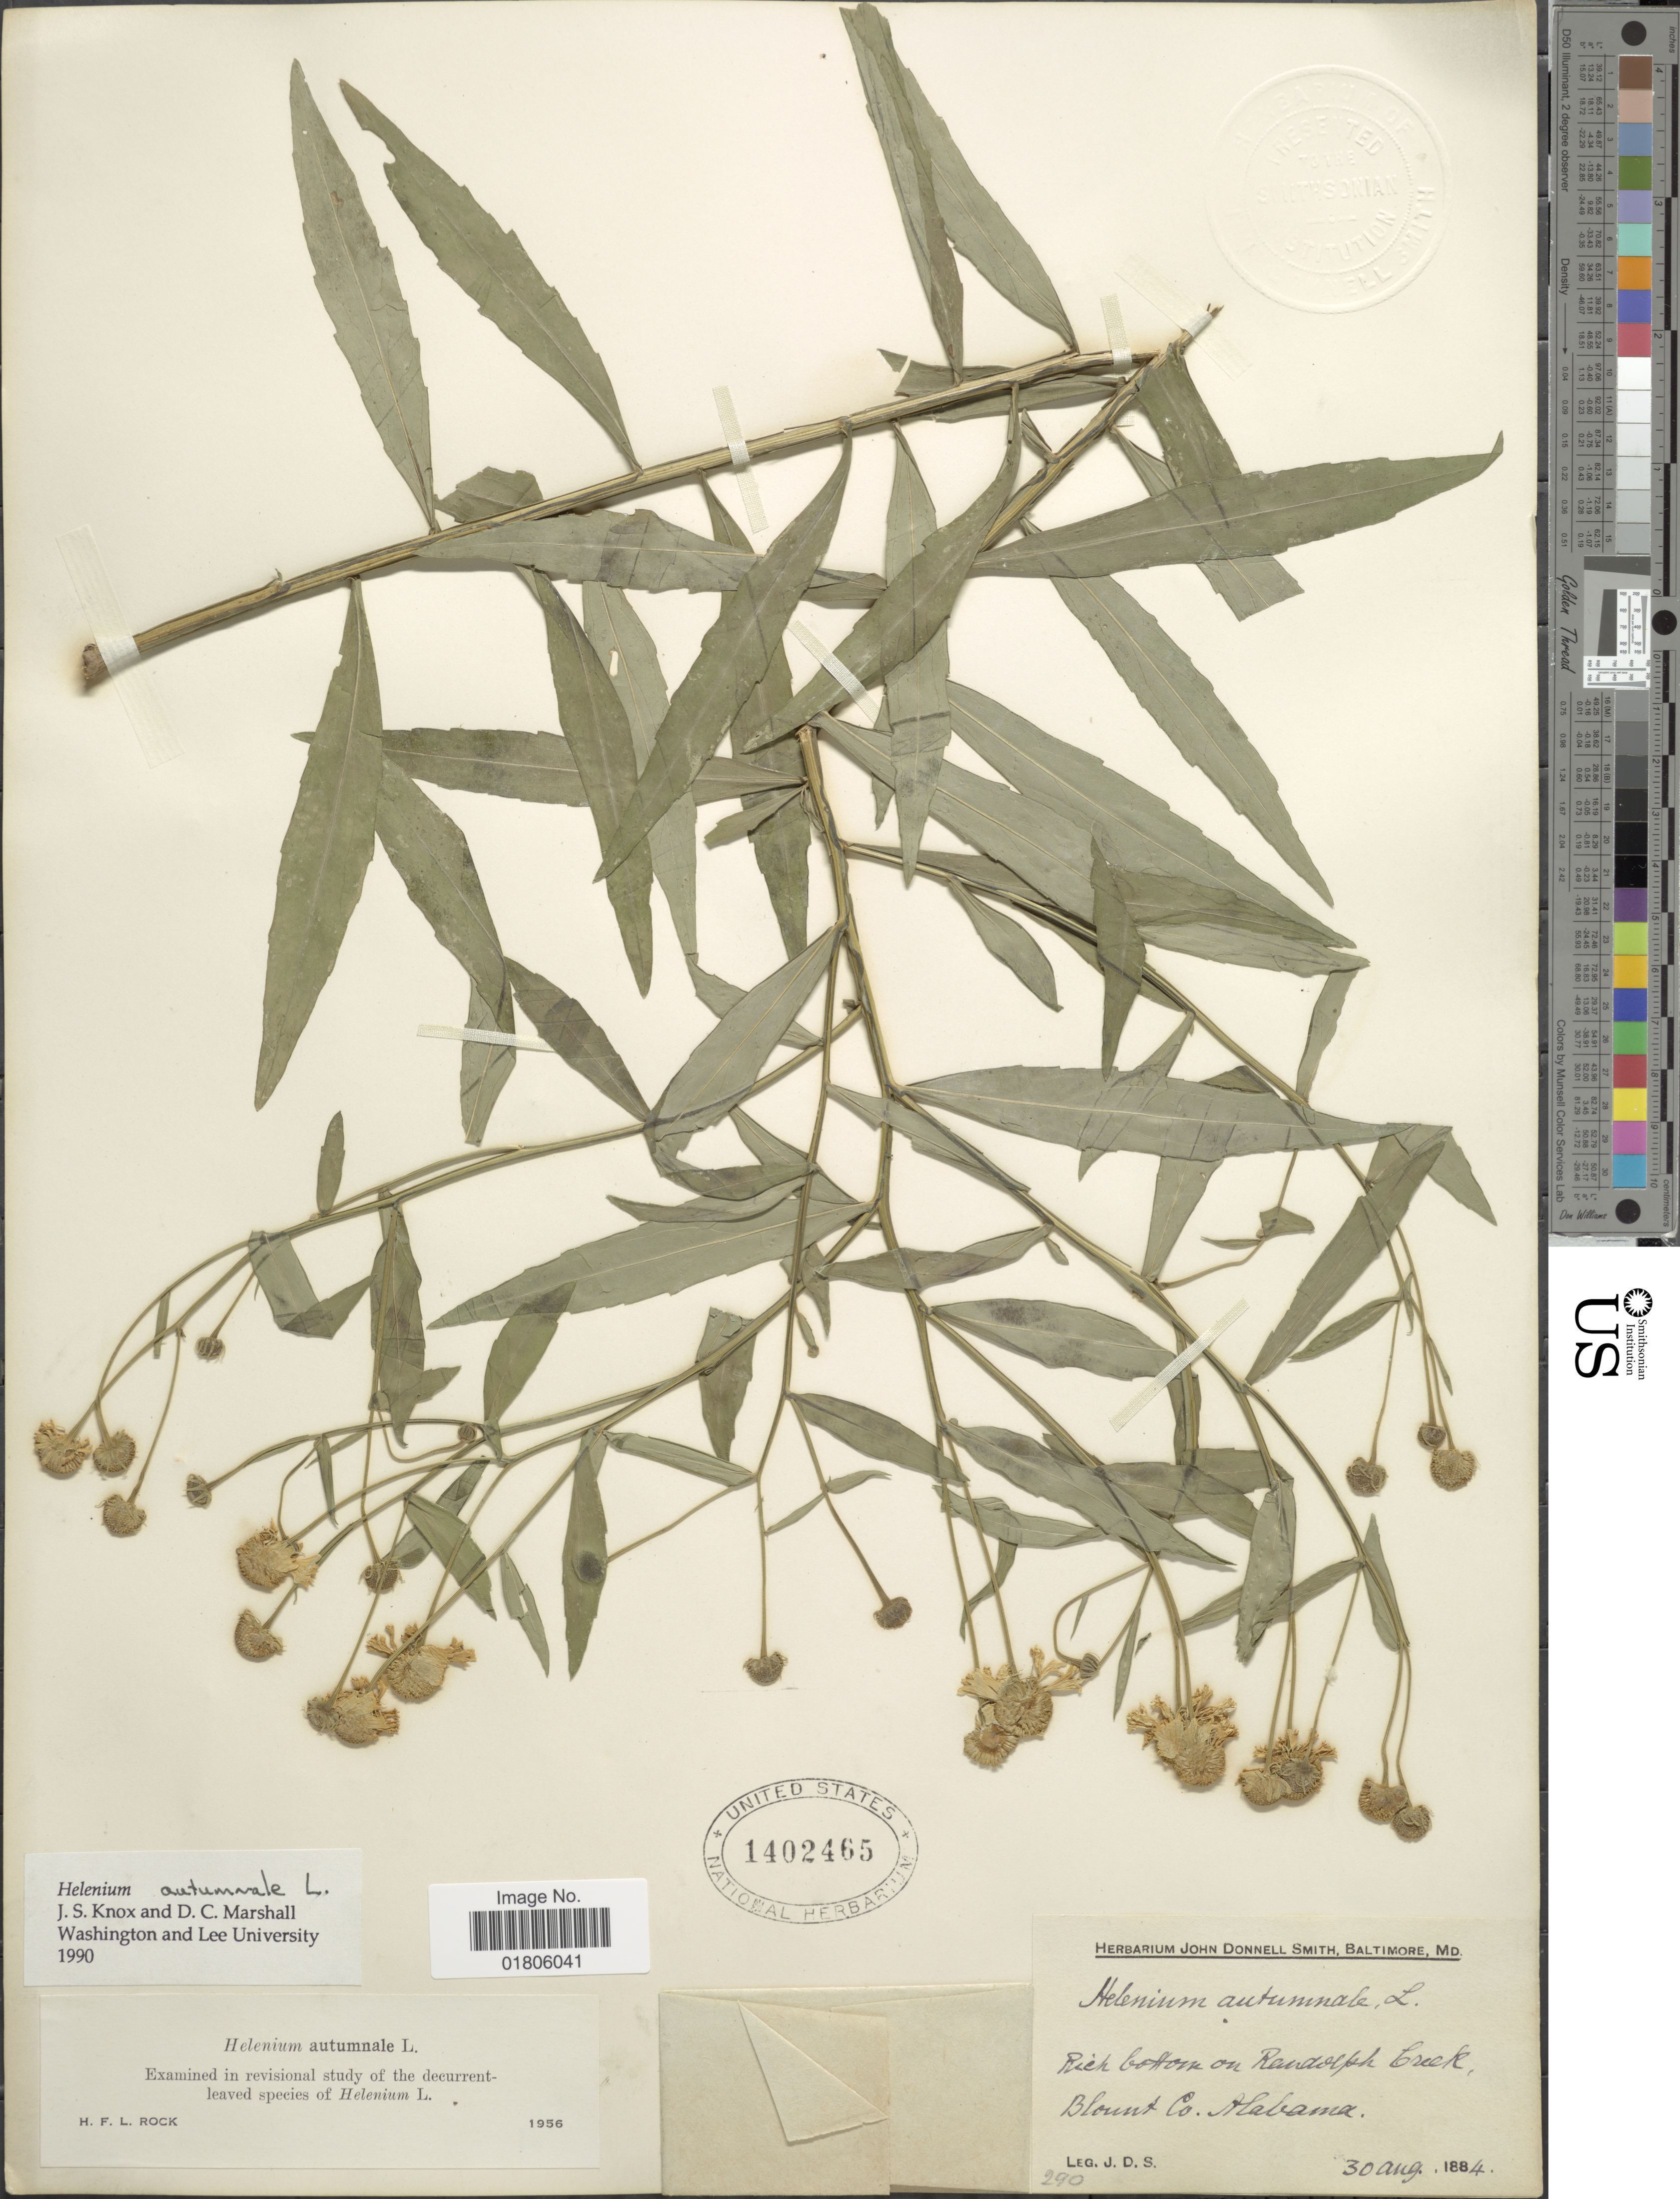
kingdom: Plantae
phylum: Tracheophyta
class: Magnoliopsida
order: Asterales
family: Asteraceae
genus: Helenium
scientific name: Helenium autumnale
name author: L.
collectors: J. Donnell Smith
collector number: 290*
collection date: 1884-08-30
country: United States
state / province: Alabama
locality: Rich bottom on Randolph Creek, Blount Co.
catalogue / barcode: US 1402465